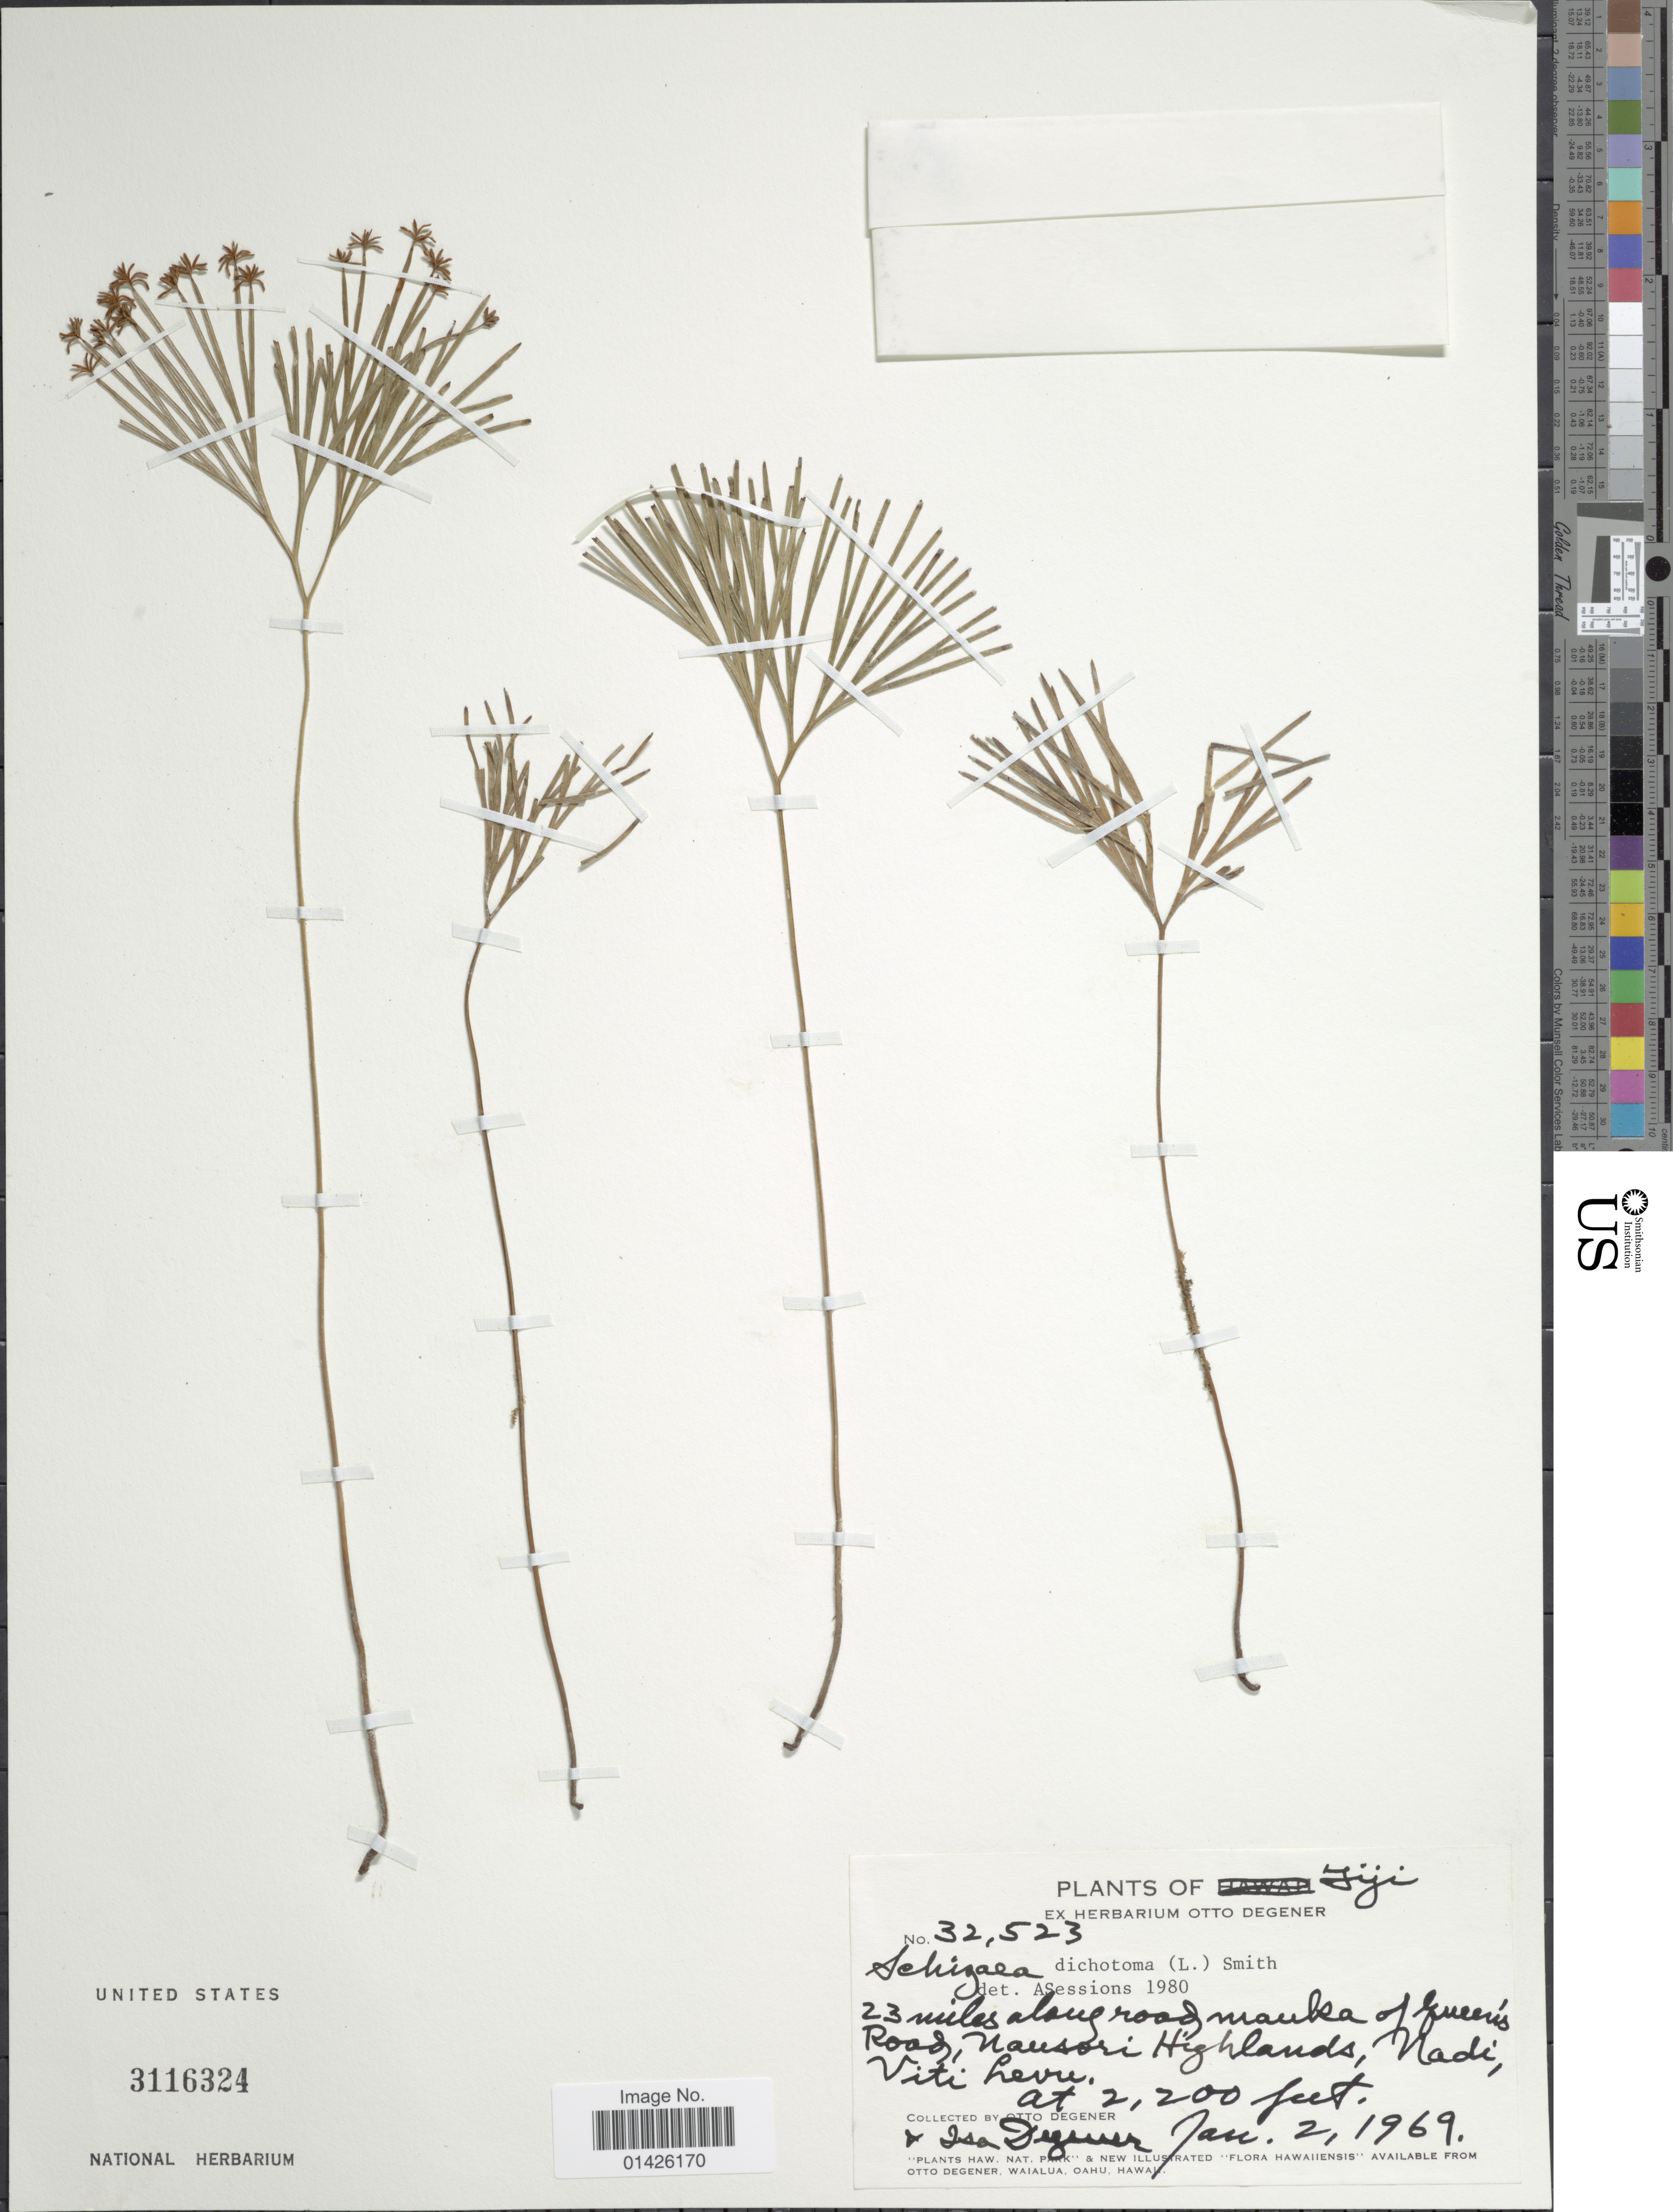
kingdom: Plantae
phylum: Tracheophyta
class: Polypodiopsida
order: Schizaeales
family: Schizaeaceae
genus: Schizaea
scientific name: Schizaea dichotoma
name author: (L.) J. Sm.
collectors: O. Degener & I. Degener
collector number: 32523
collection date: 1969-01-02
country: Fiji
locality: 23 miles along road mauka of Queeris Road, Nausori Hghlands, Nadi, Viti Levu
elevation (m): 671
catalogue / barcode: US 3116324